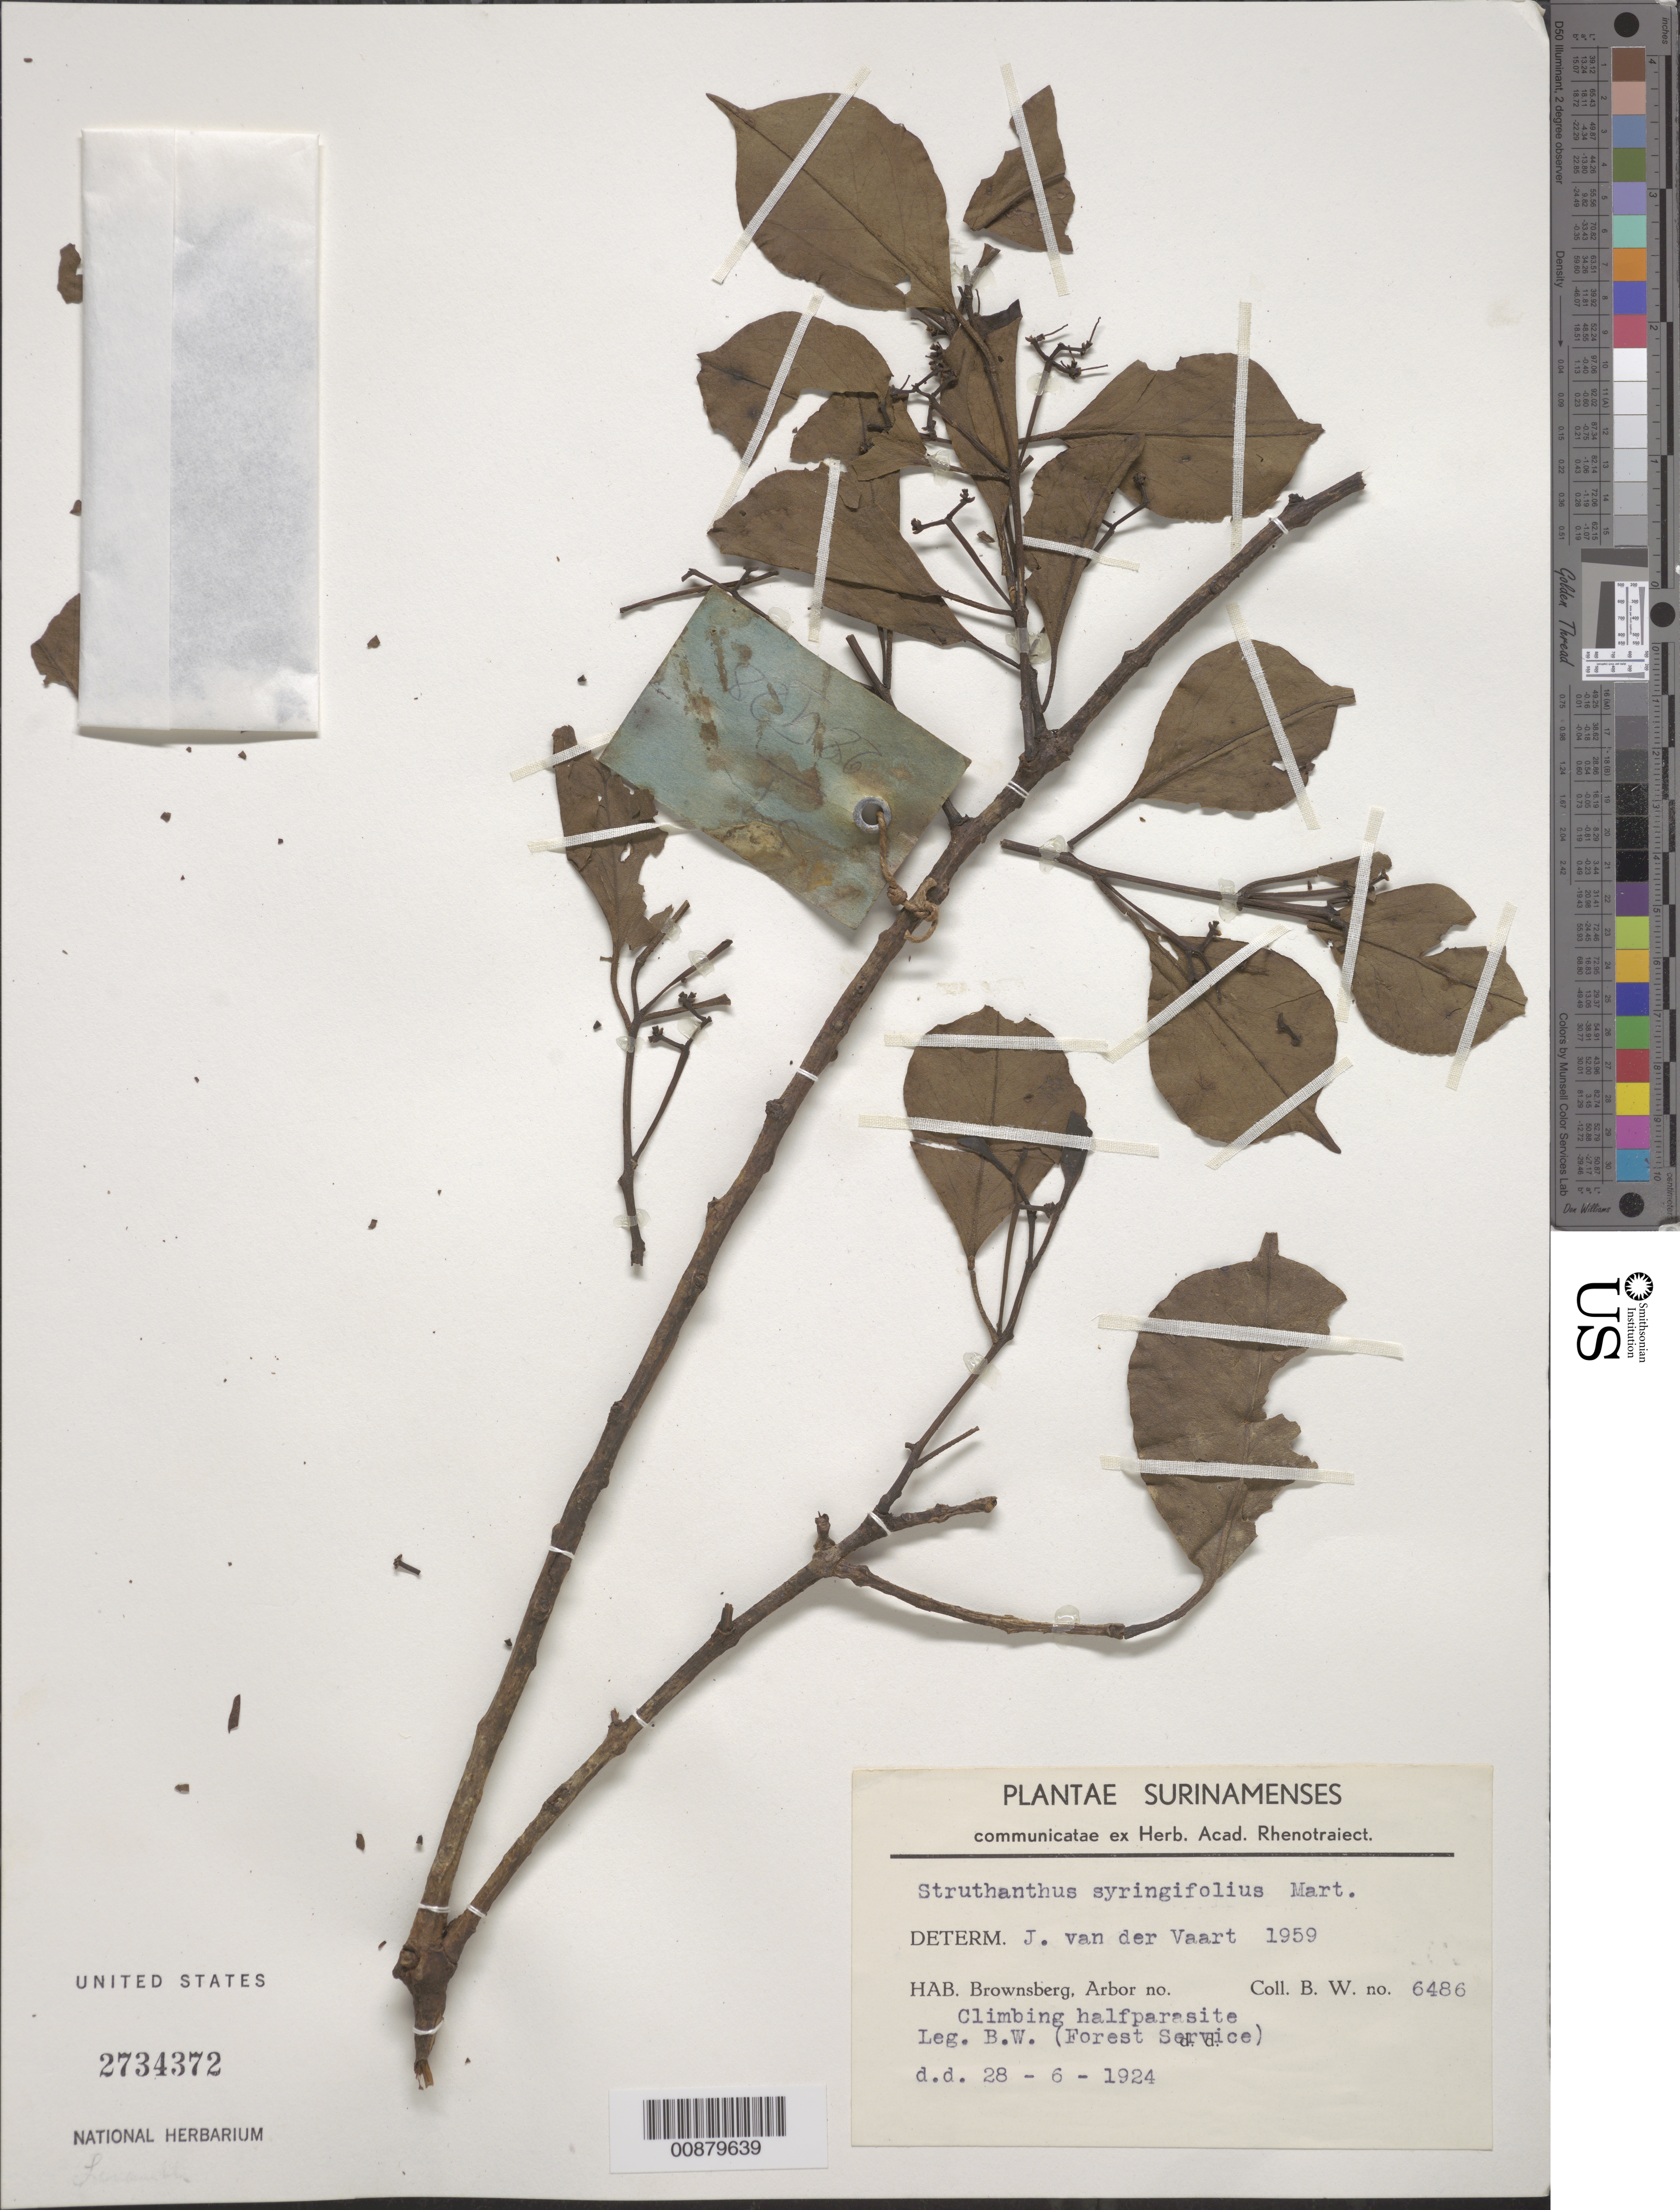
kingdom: Plantae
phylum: Tracheophyta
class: Magnoliopsida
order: Santalales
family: Loranthaceae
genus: Struthanthus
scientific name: Struthanthus syringifolius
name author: (Mart.) Mart.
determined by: van der Vaart, J.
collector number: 6486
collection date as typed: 28-Jun-24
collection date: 1924-06-28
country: Suriname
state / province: Brokopondo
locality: Brownsberg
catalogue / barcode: US 2734372